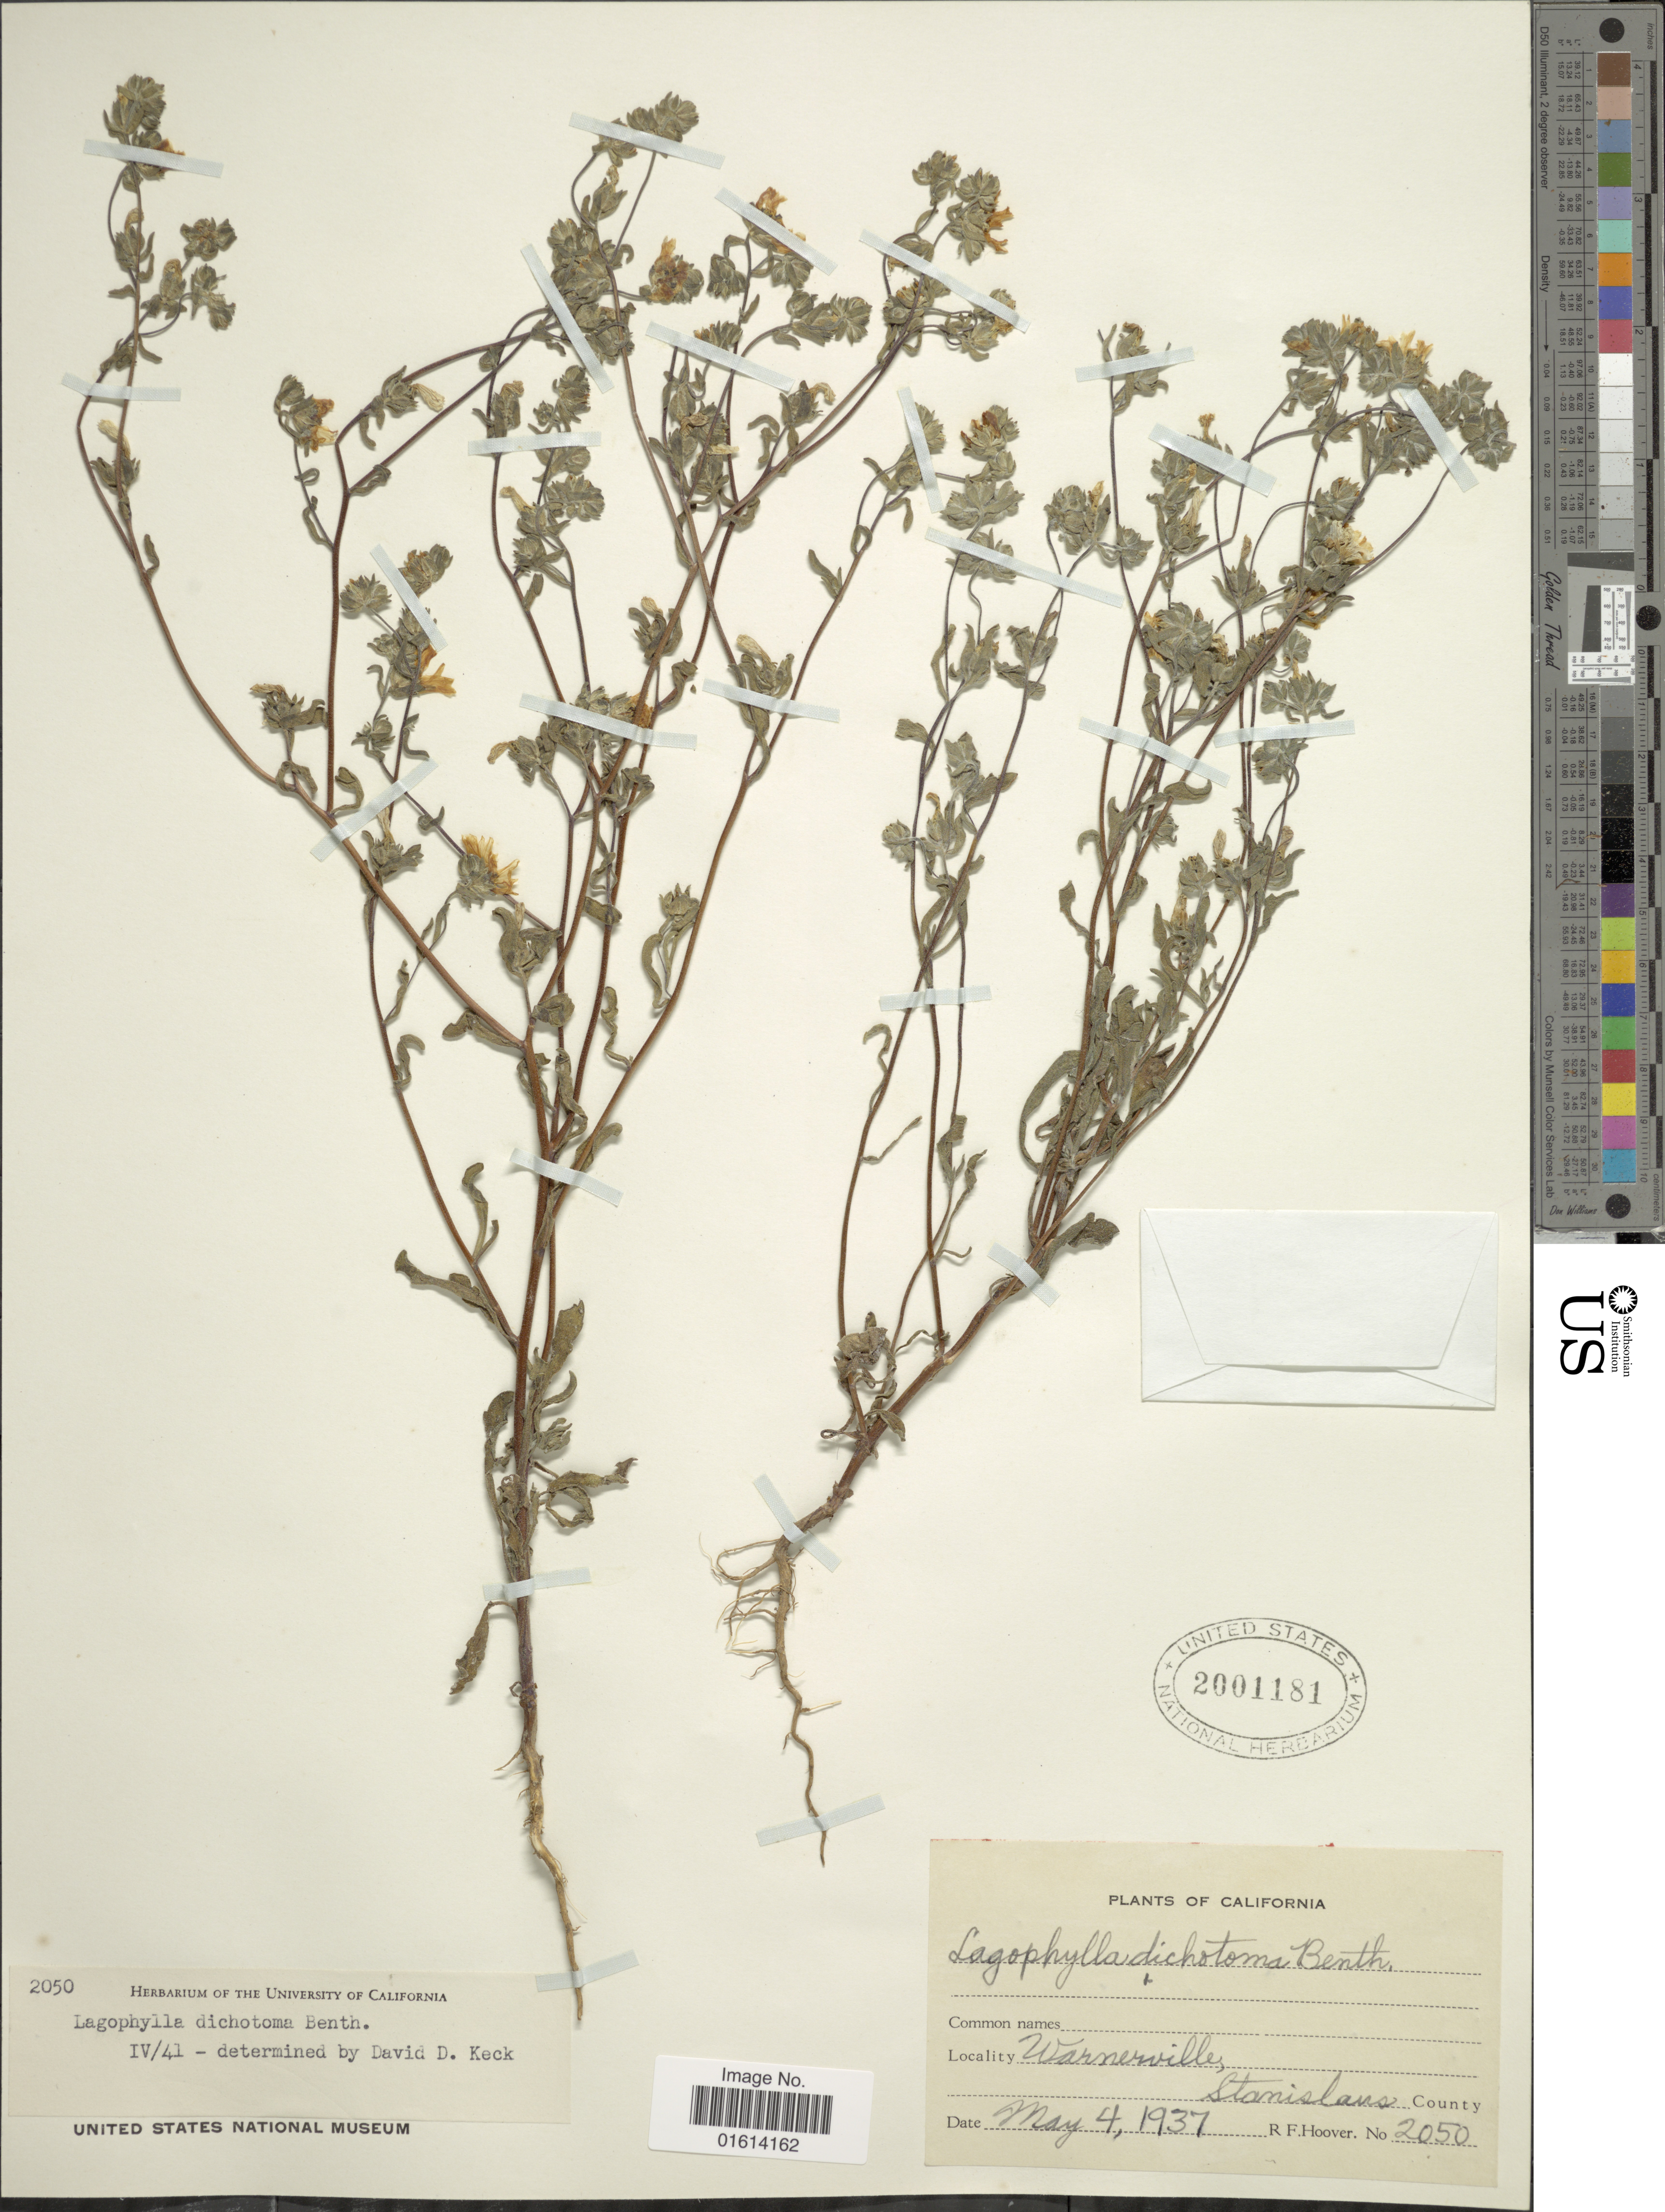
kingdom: Plantae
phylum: Tracheophyta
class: Magnoliopsida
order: Asterales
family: Asteraceae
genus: Lagophylla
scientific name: Lagophylla dichotoma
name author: Benth.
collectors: R. F. Hoover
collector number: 2050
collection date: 1937-05-04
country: United States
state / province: California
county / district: Stanislaus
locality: Warnerville, Stanislaus County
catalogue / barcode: US 2001181